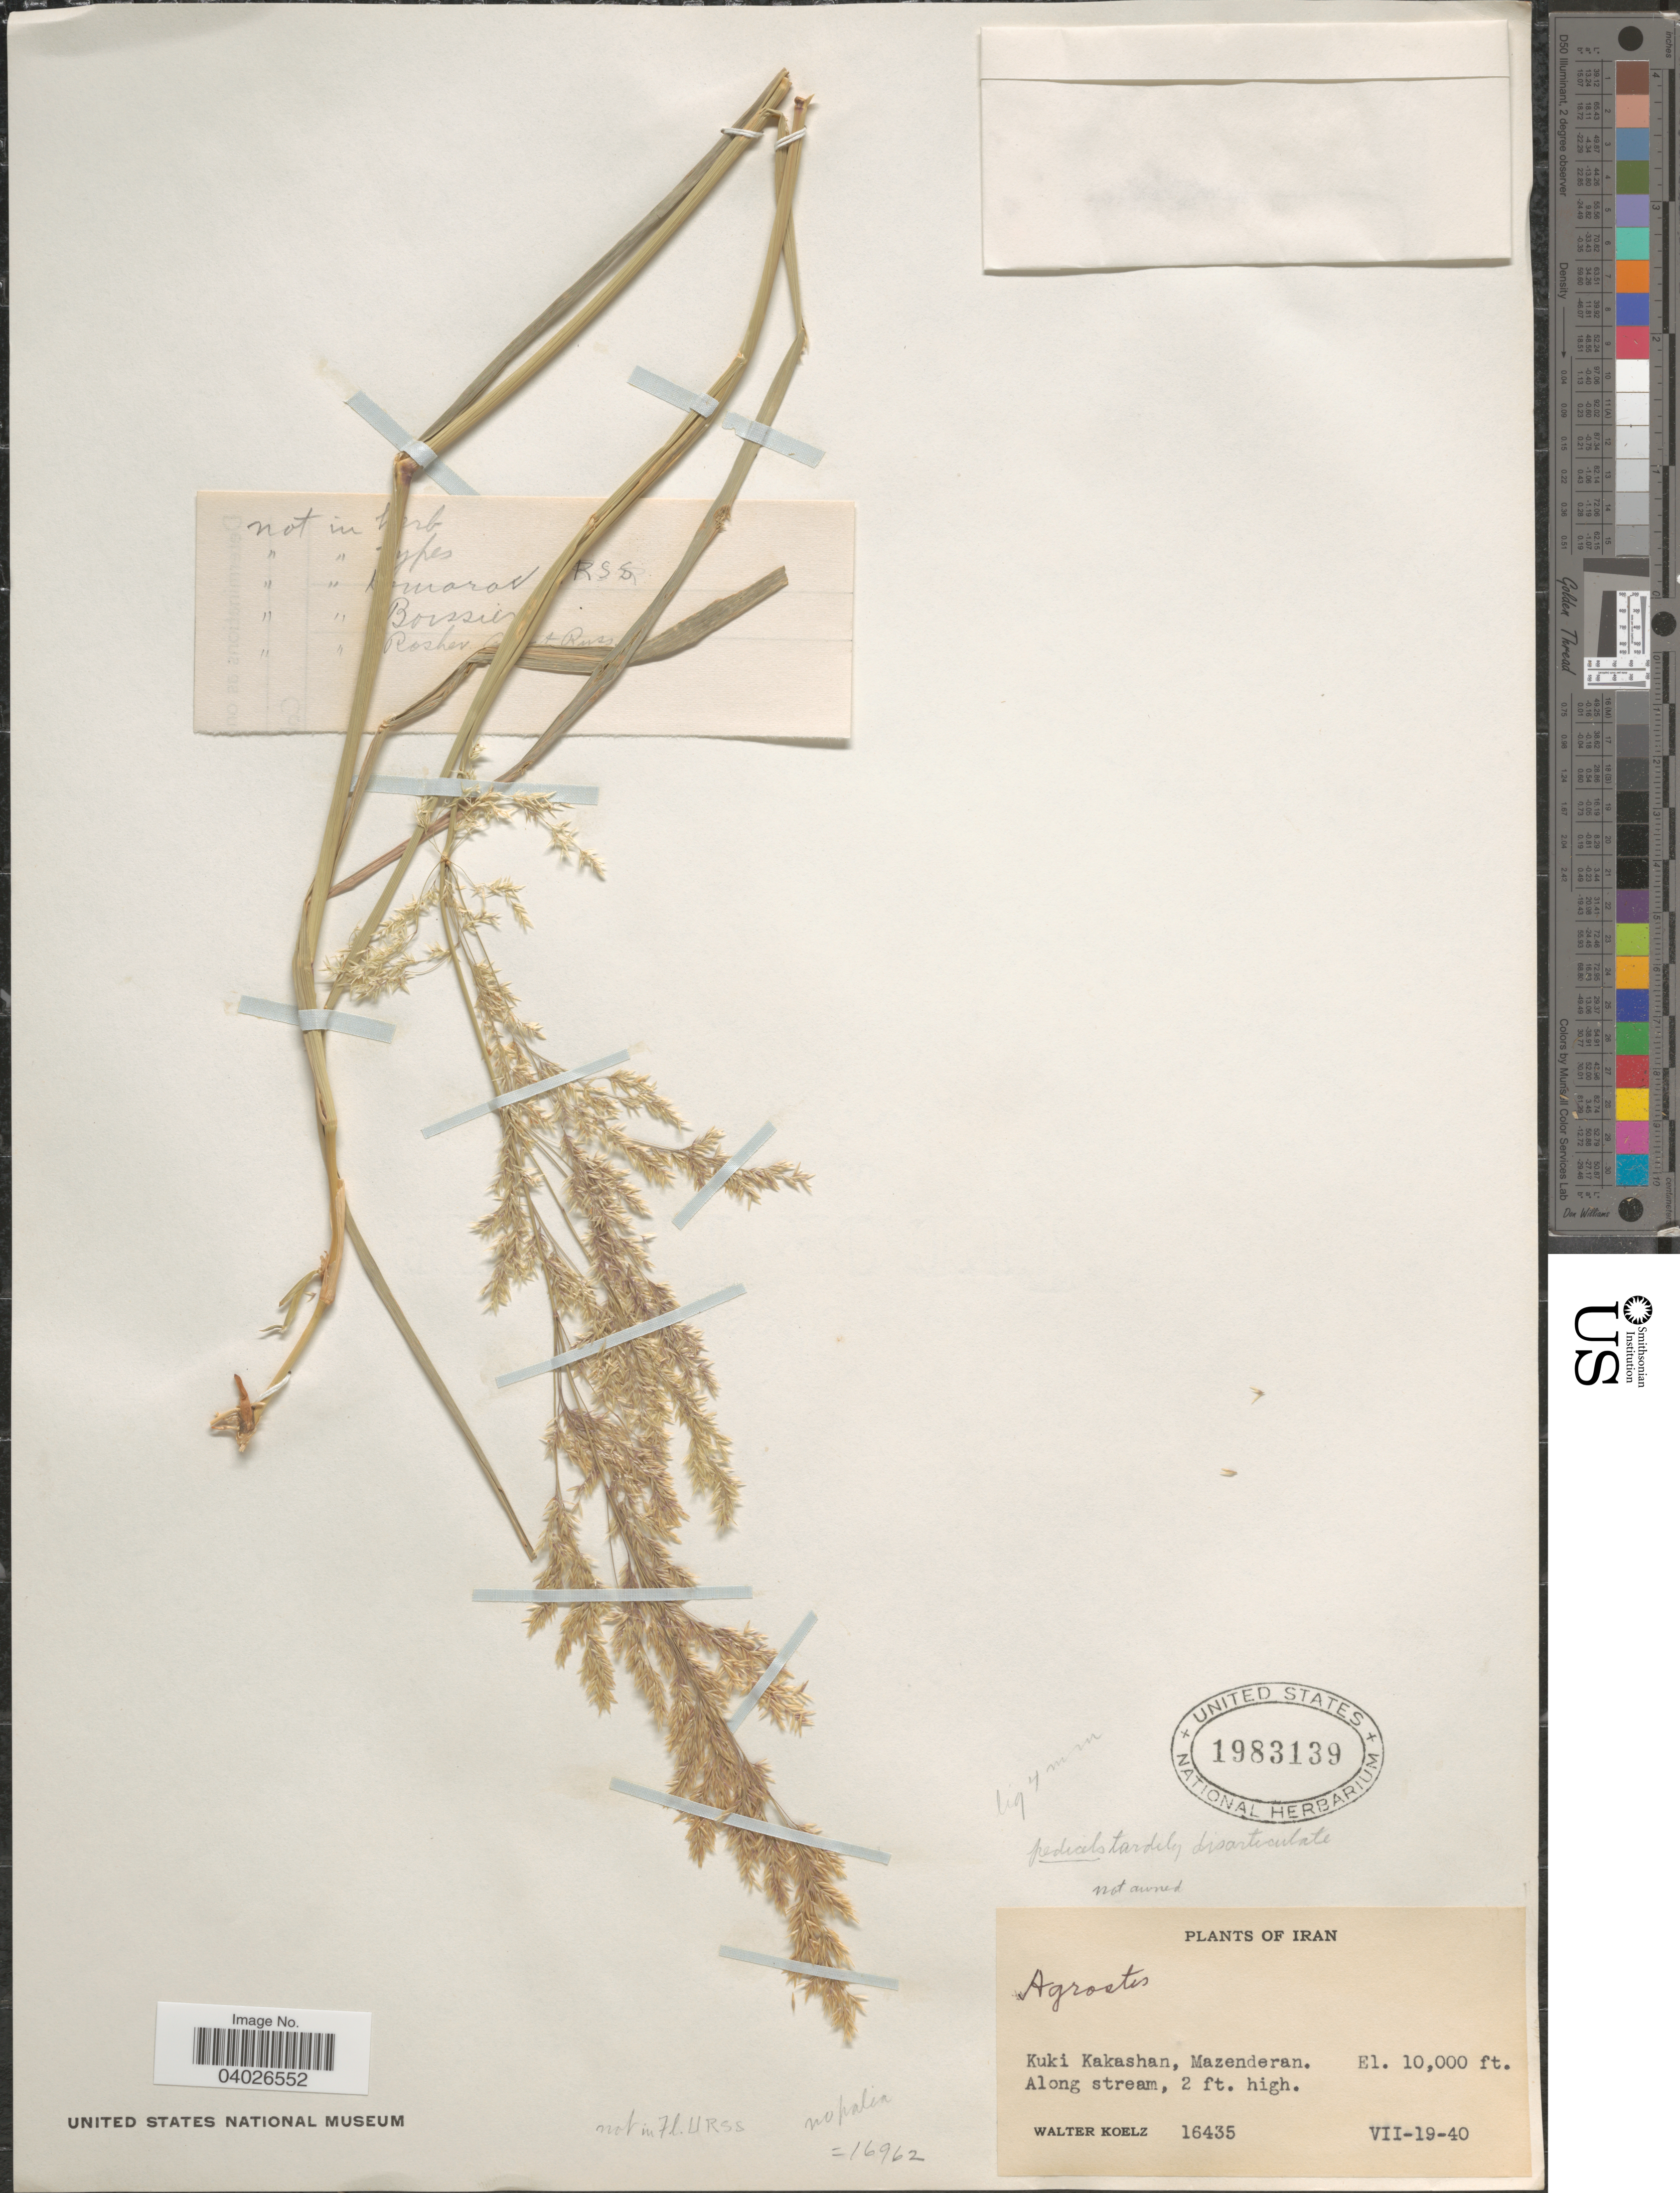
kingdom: Plantae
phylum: Tracheophyta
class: Liliopsida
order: Poales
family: Poaceae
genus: Agrostis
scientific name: Agrostis sp.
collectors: W. N. Koelz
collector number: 16435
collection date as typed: Transcribed d/m/y: 19/7/40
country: Iran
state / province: Mazandaran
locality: Kuki Kakashan, Mazenderan.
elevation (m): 3048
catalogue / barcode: US 1983139